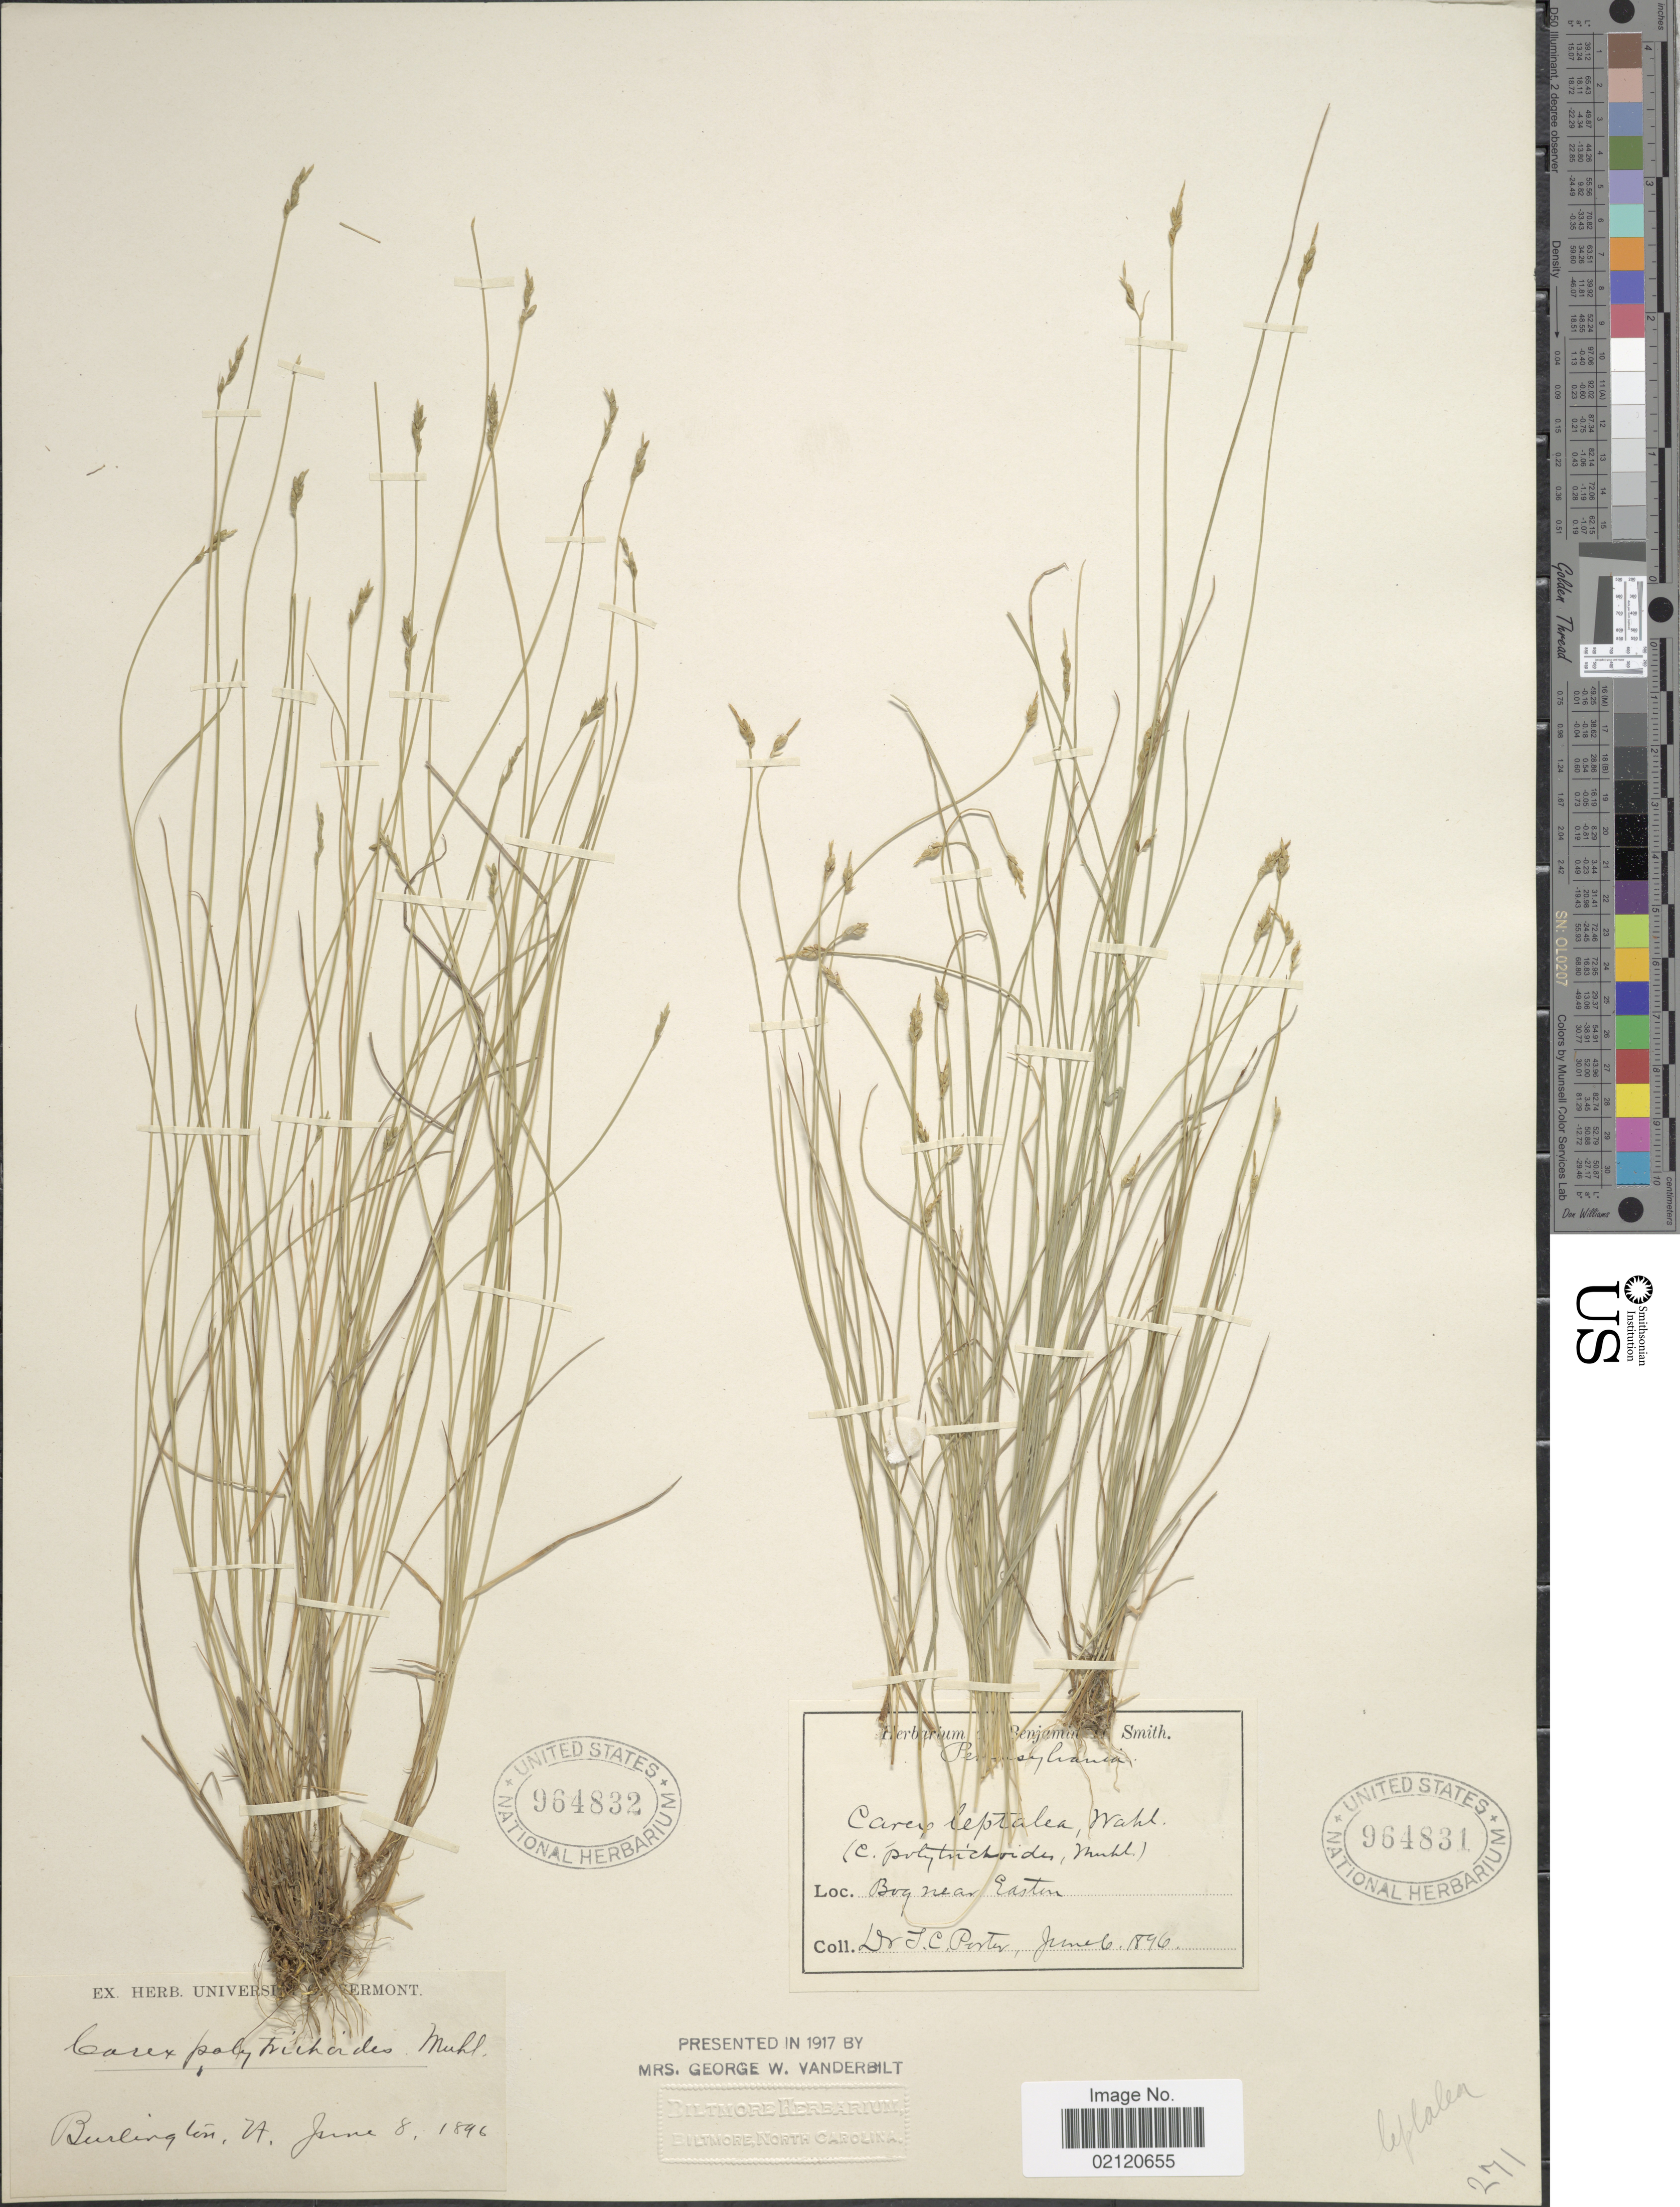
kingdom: Plantae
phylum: Tracheophyta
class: Liliopsida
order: Poales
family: Cyperaceae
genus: Carex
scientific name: Carex leptalea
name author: Wahlenb.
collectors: University of Vermont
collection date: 1896-06-08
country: United States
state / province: Vermont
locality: Burlington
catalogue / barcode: US 964832